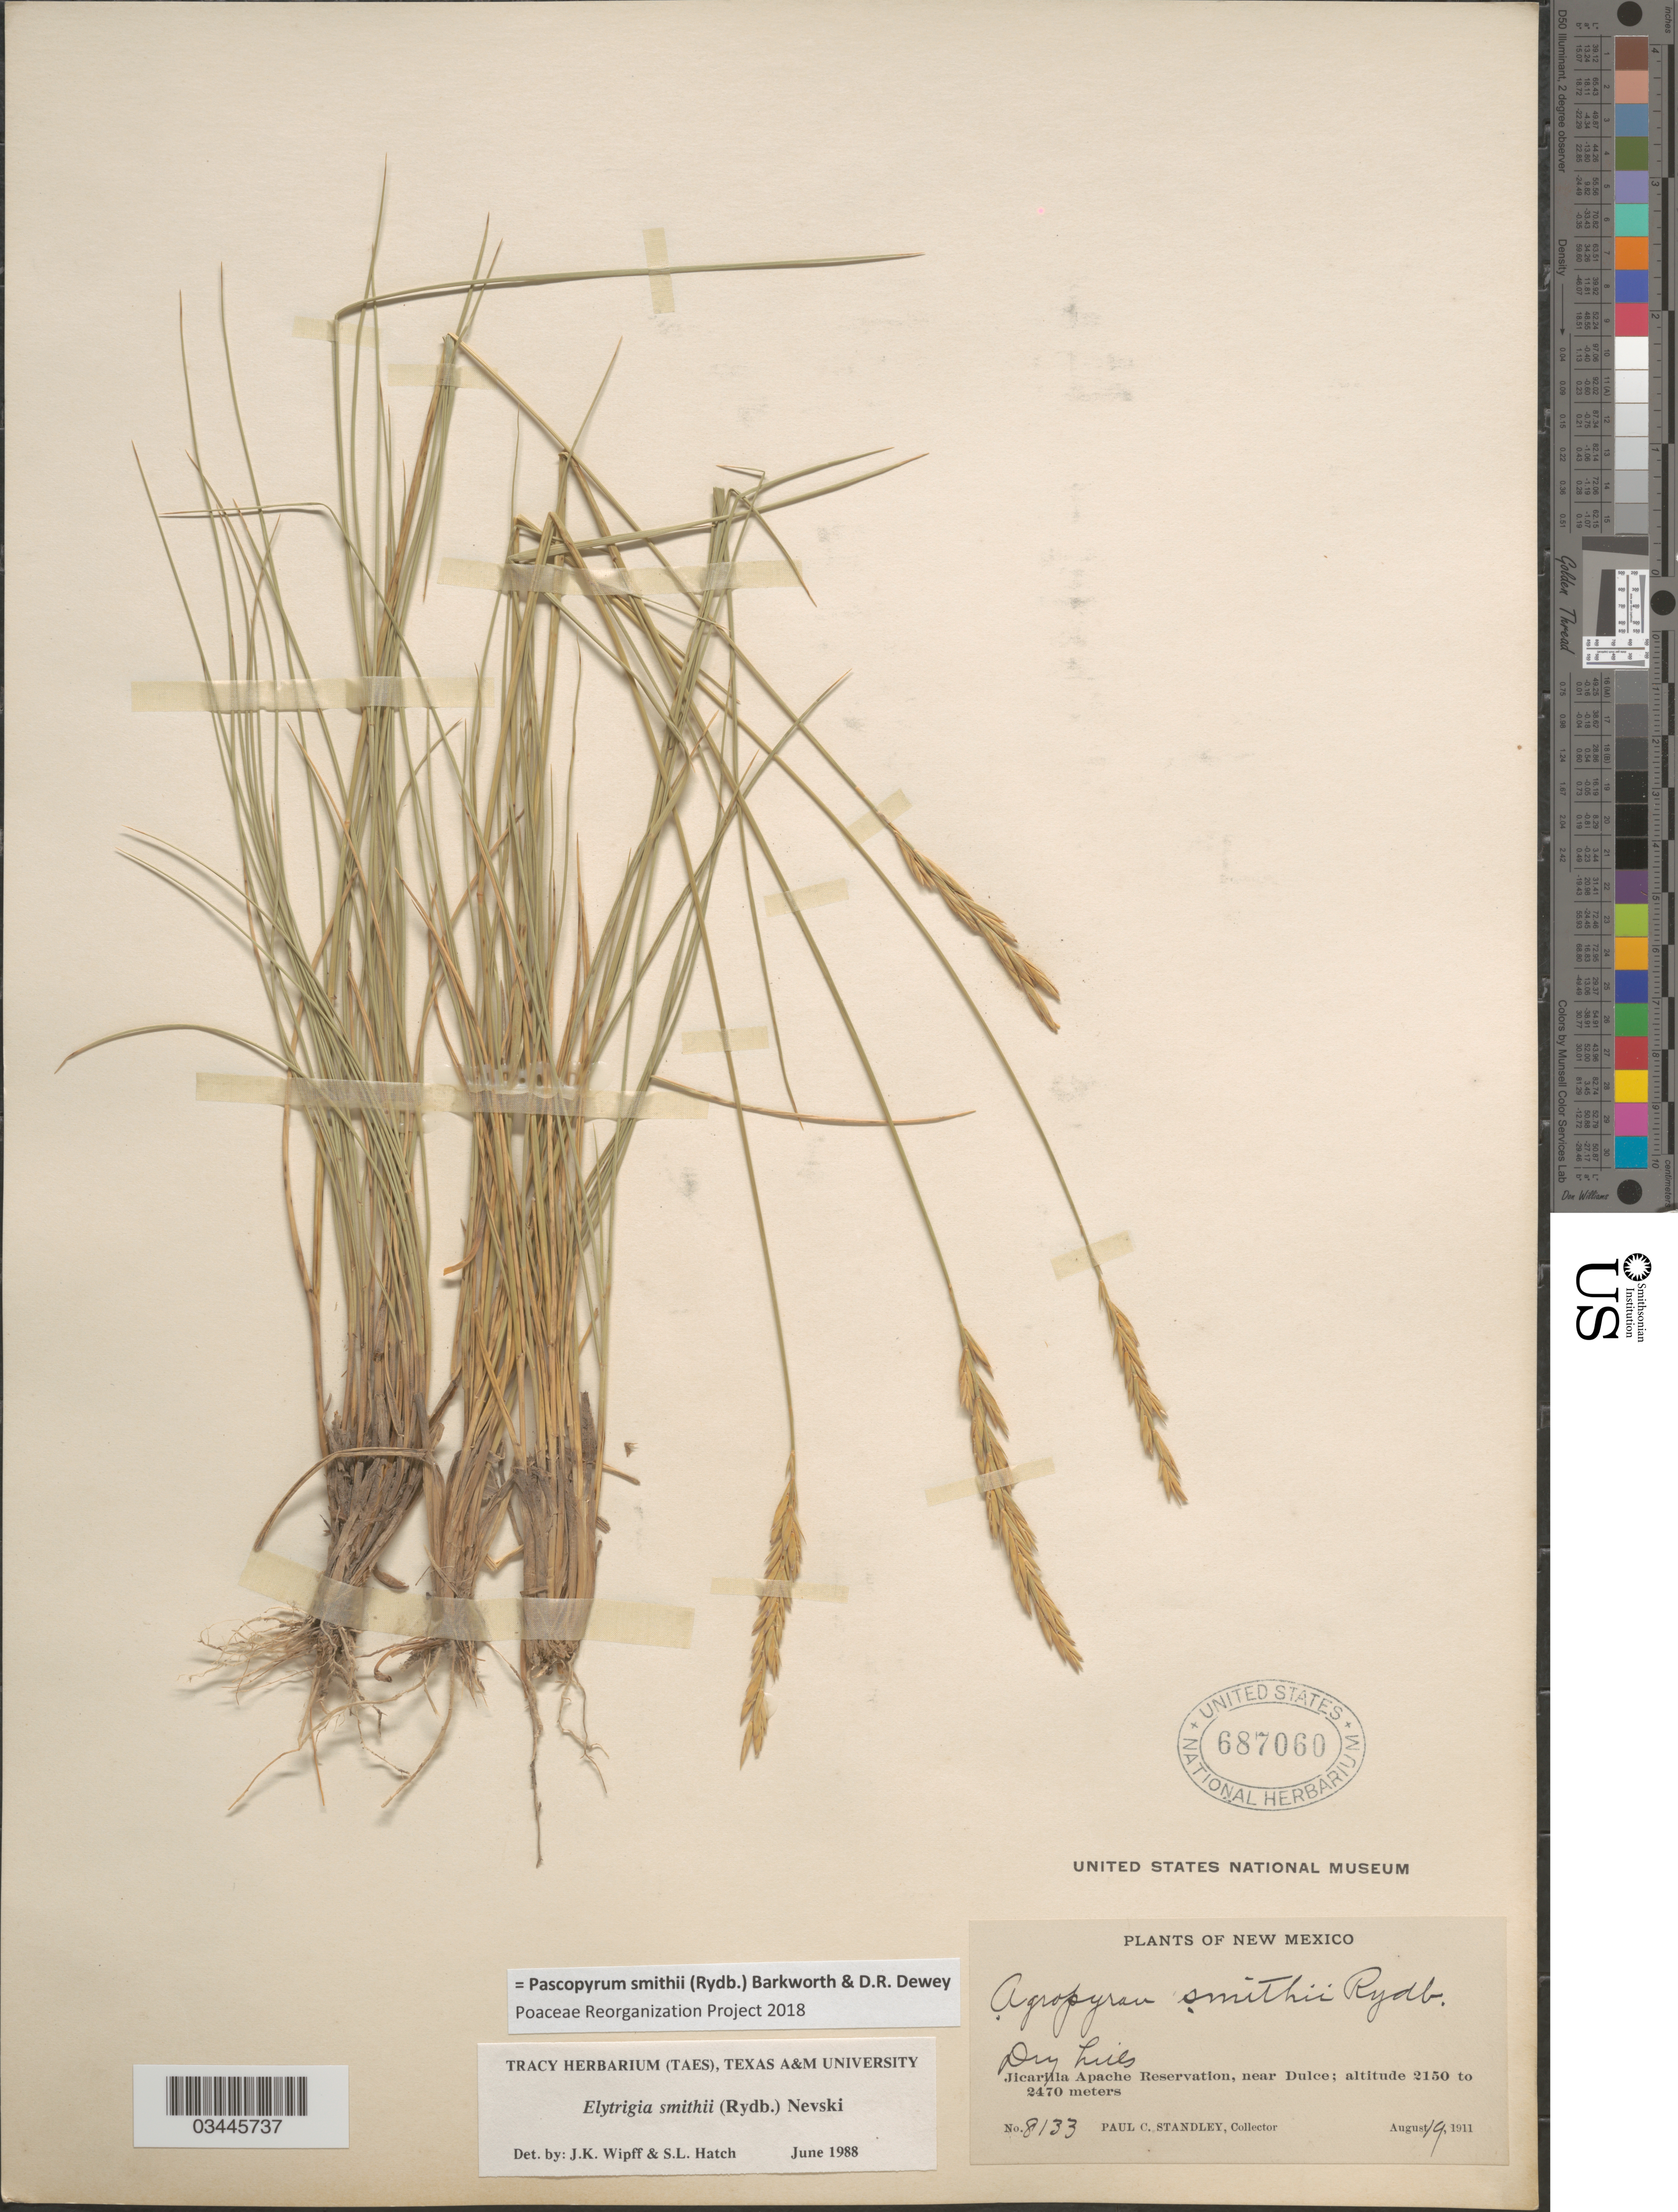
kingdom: Plantae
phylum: Tracheophyta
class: Liliopsida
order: Poales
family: Poaceae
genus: Pascopyrum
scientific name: Pascopyrum smithii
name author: (Rydb.) Barkworth & Dewey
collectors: P. C. Standley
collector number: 8133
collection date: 1911-08-19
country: United States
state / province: New Mexico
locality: Dry hills. Jicarilla Apache Reservation, near Dulce.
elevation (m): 2150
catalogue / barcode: US 687060